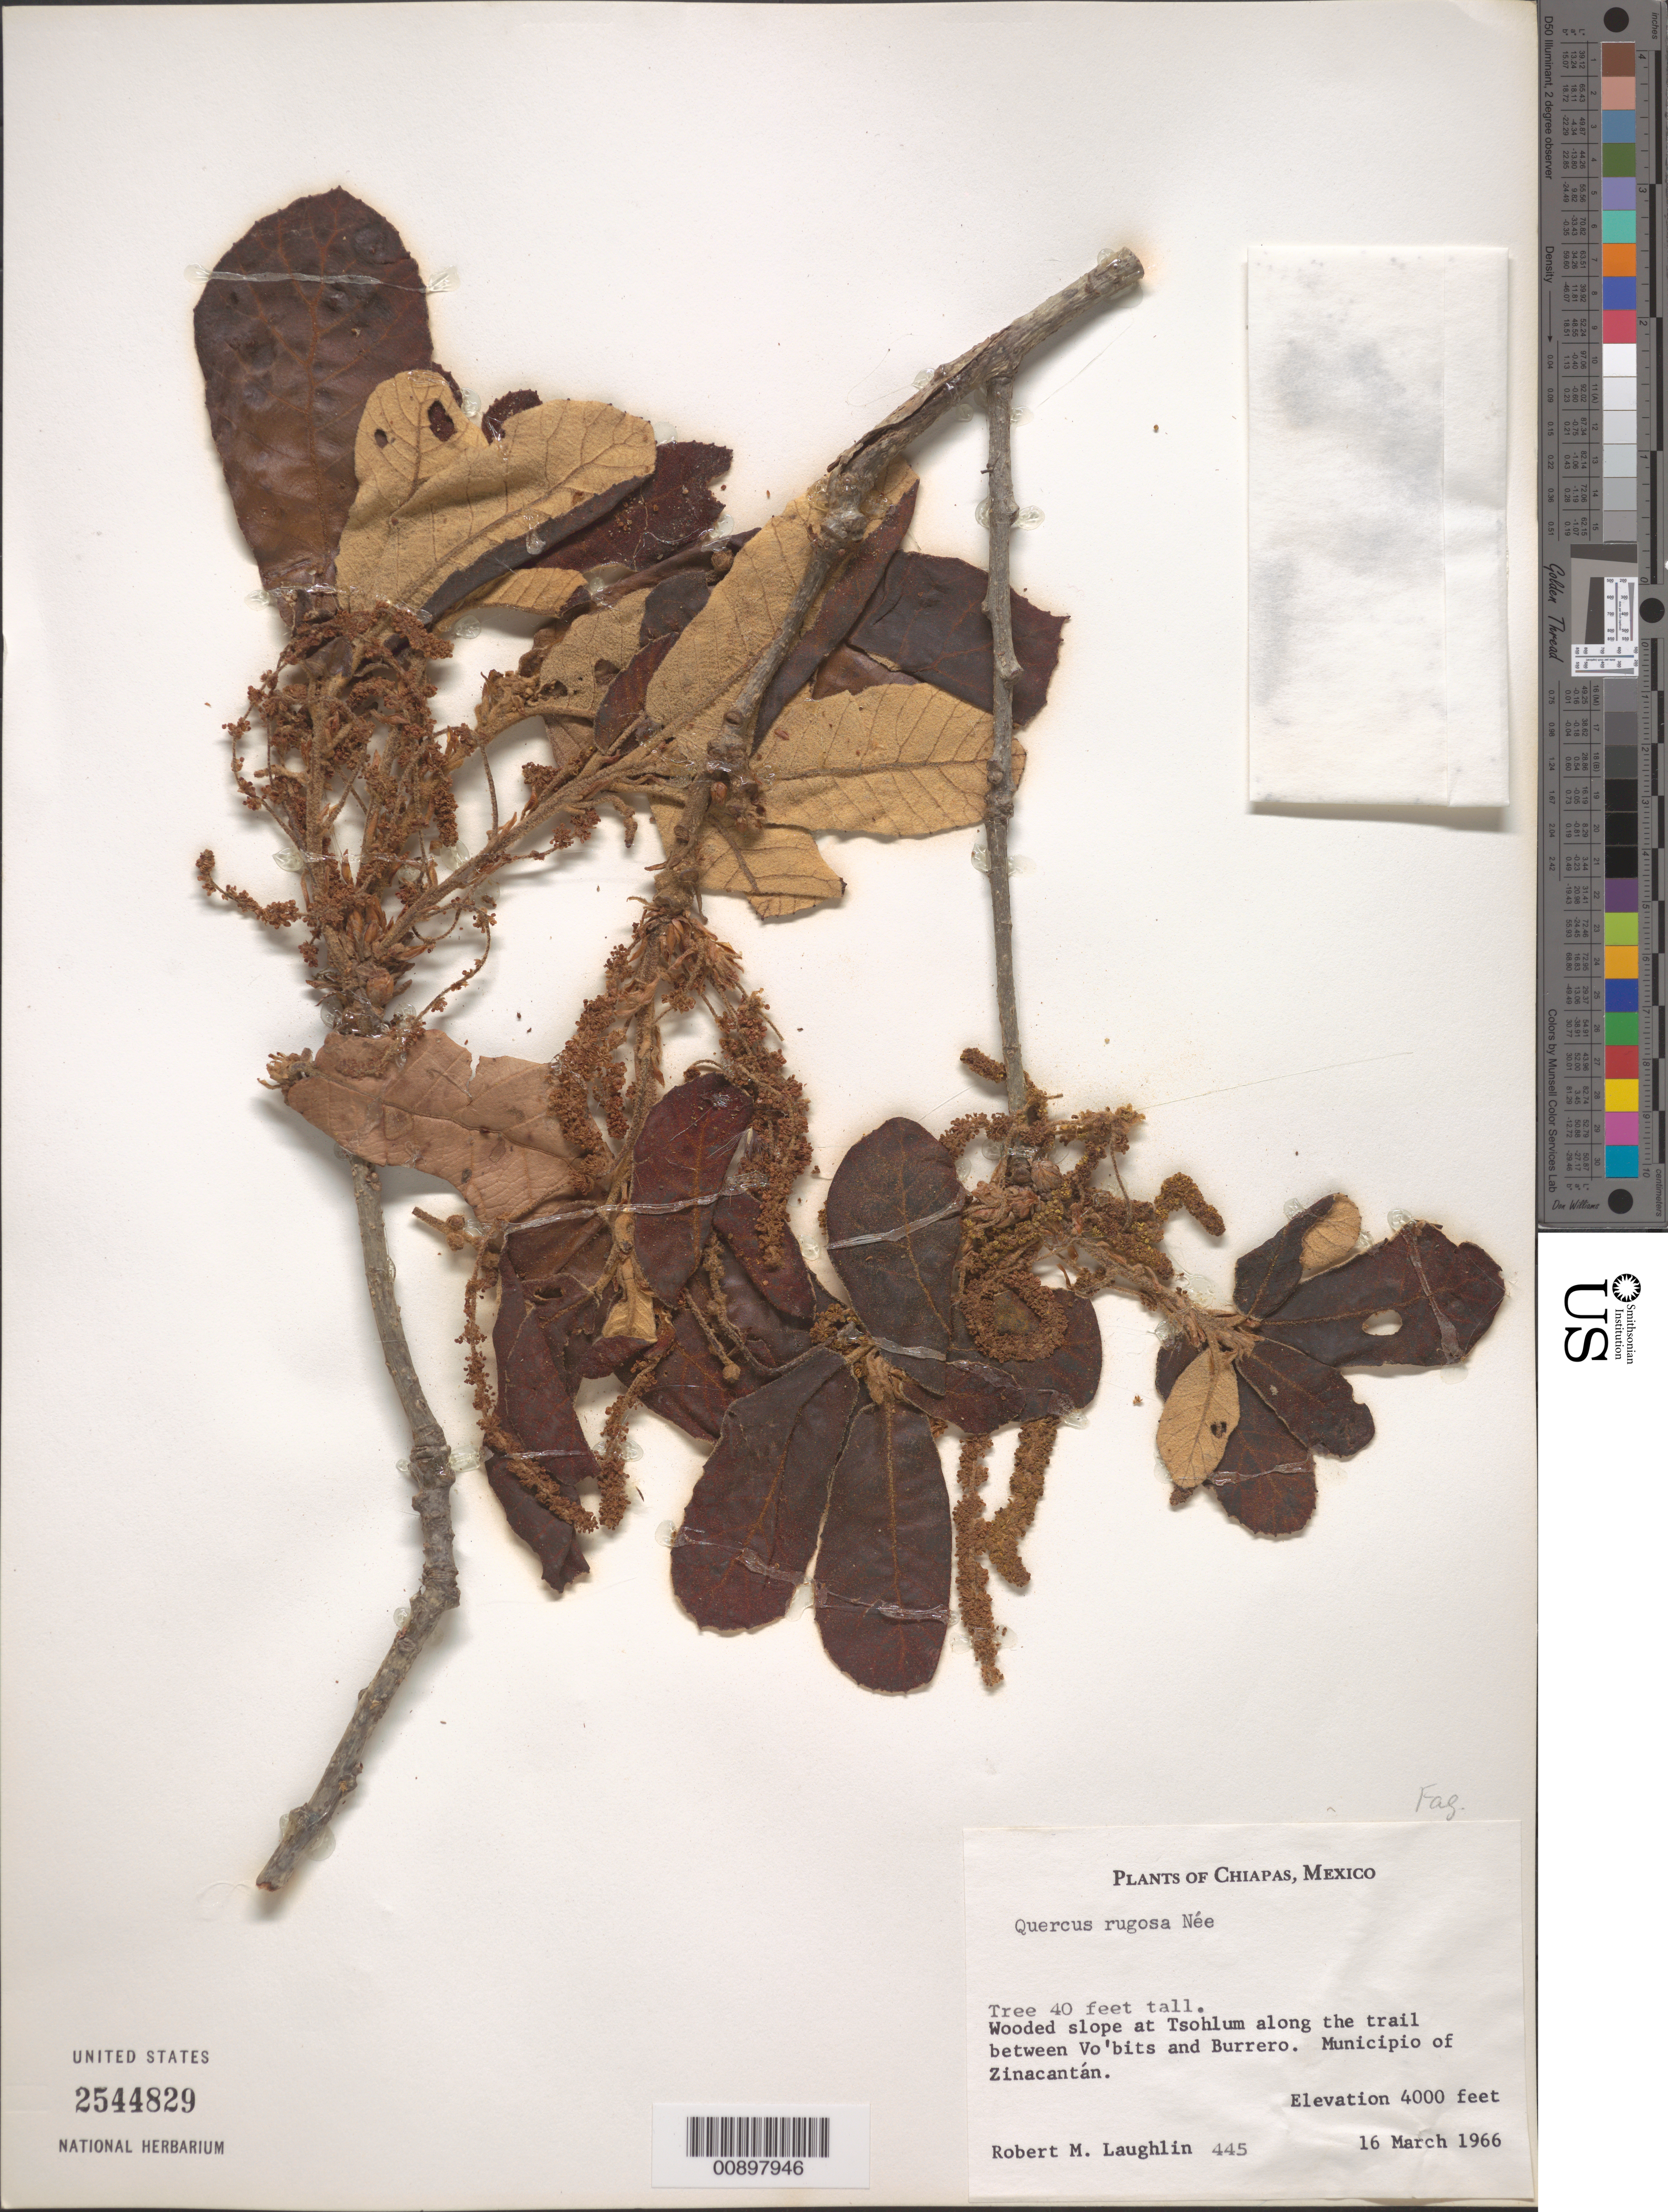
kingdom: Plantae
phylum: Tracheophyta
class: Magnoliopsida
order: Fagales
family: Fagaceae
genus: Quercus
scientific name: Quercus rugosa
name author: Née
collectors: R. M. Laughlin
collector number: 445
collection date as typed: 16 Mar 1966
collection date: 1966-03-16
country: Mexico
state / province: Chiapas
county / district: Zinacantán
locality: Tsohlum along the trail between Vo'bits and Burrero. Municipio of Zinacantán.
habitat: Wooded slope.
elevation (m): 1219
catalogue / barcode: US 2544829